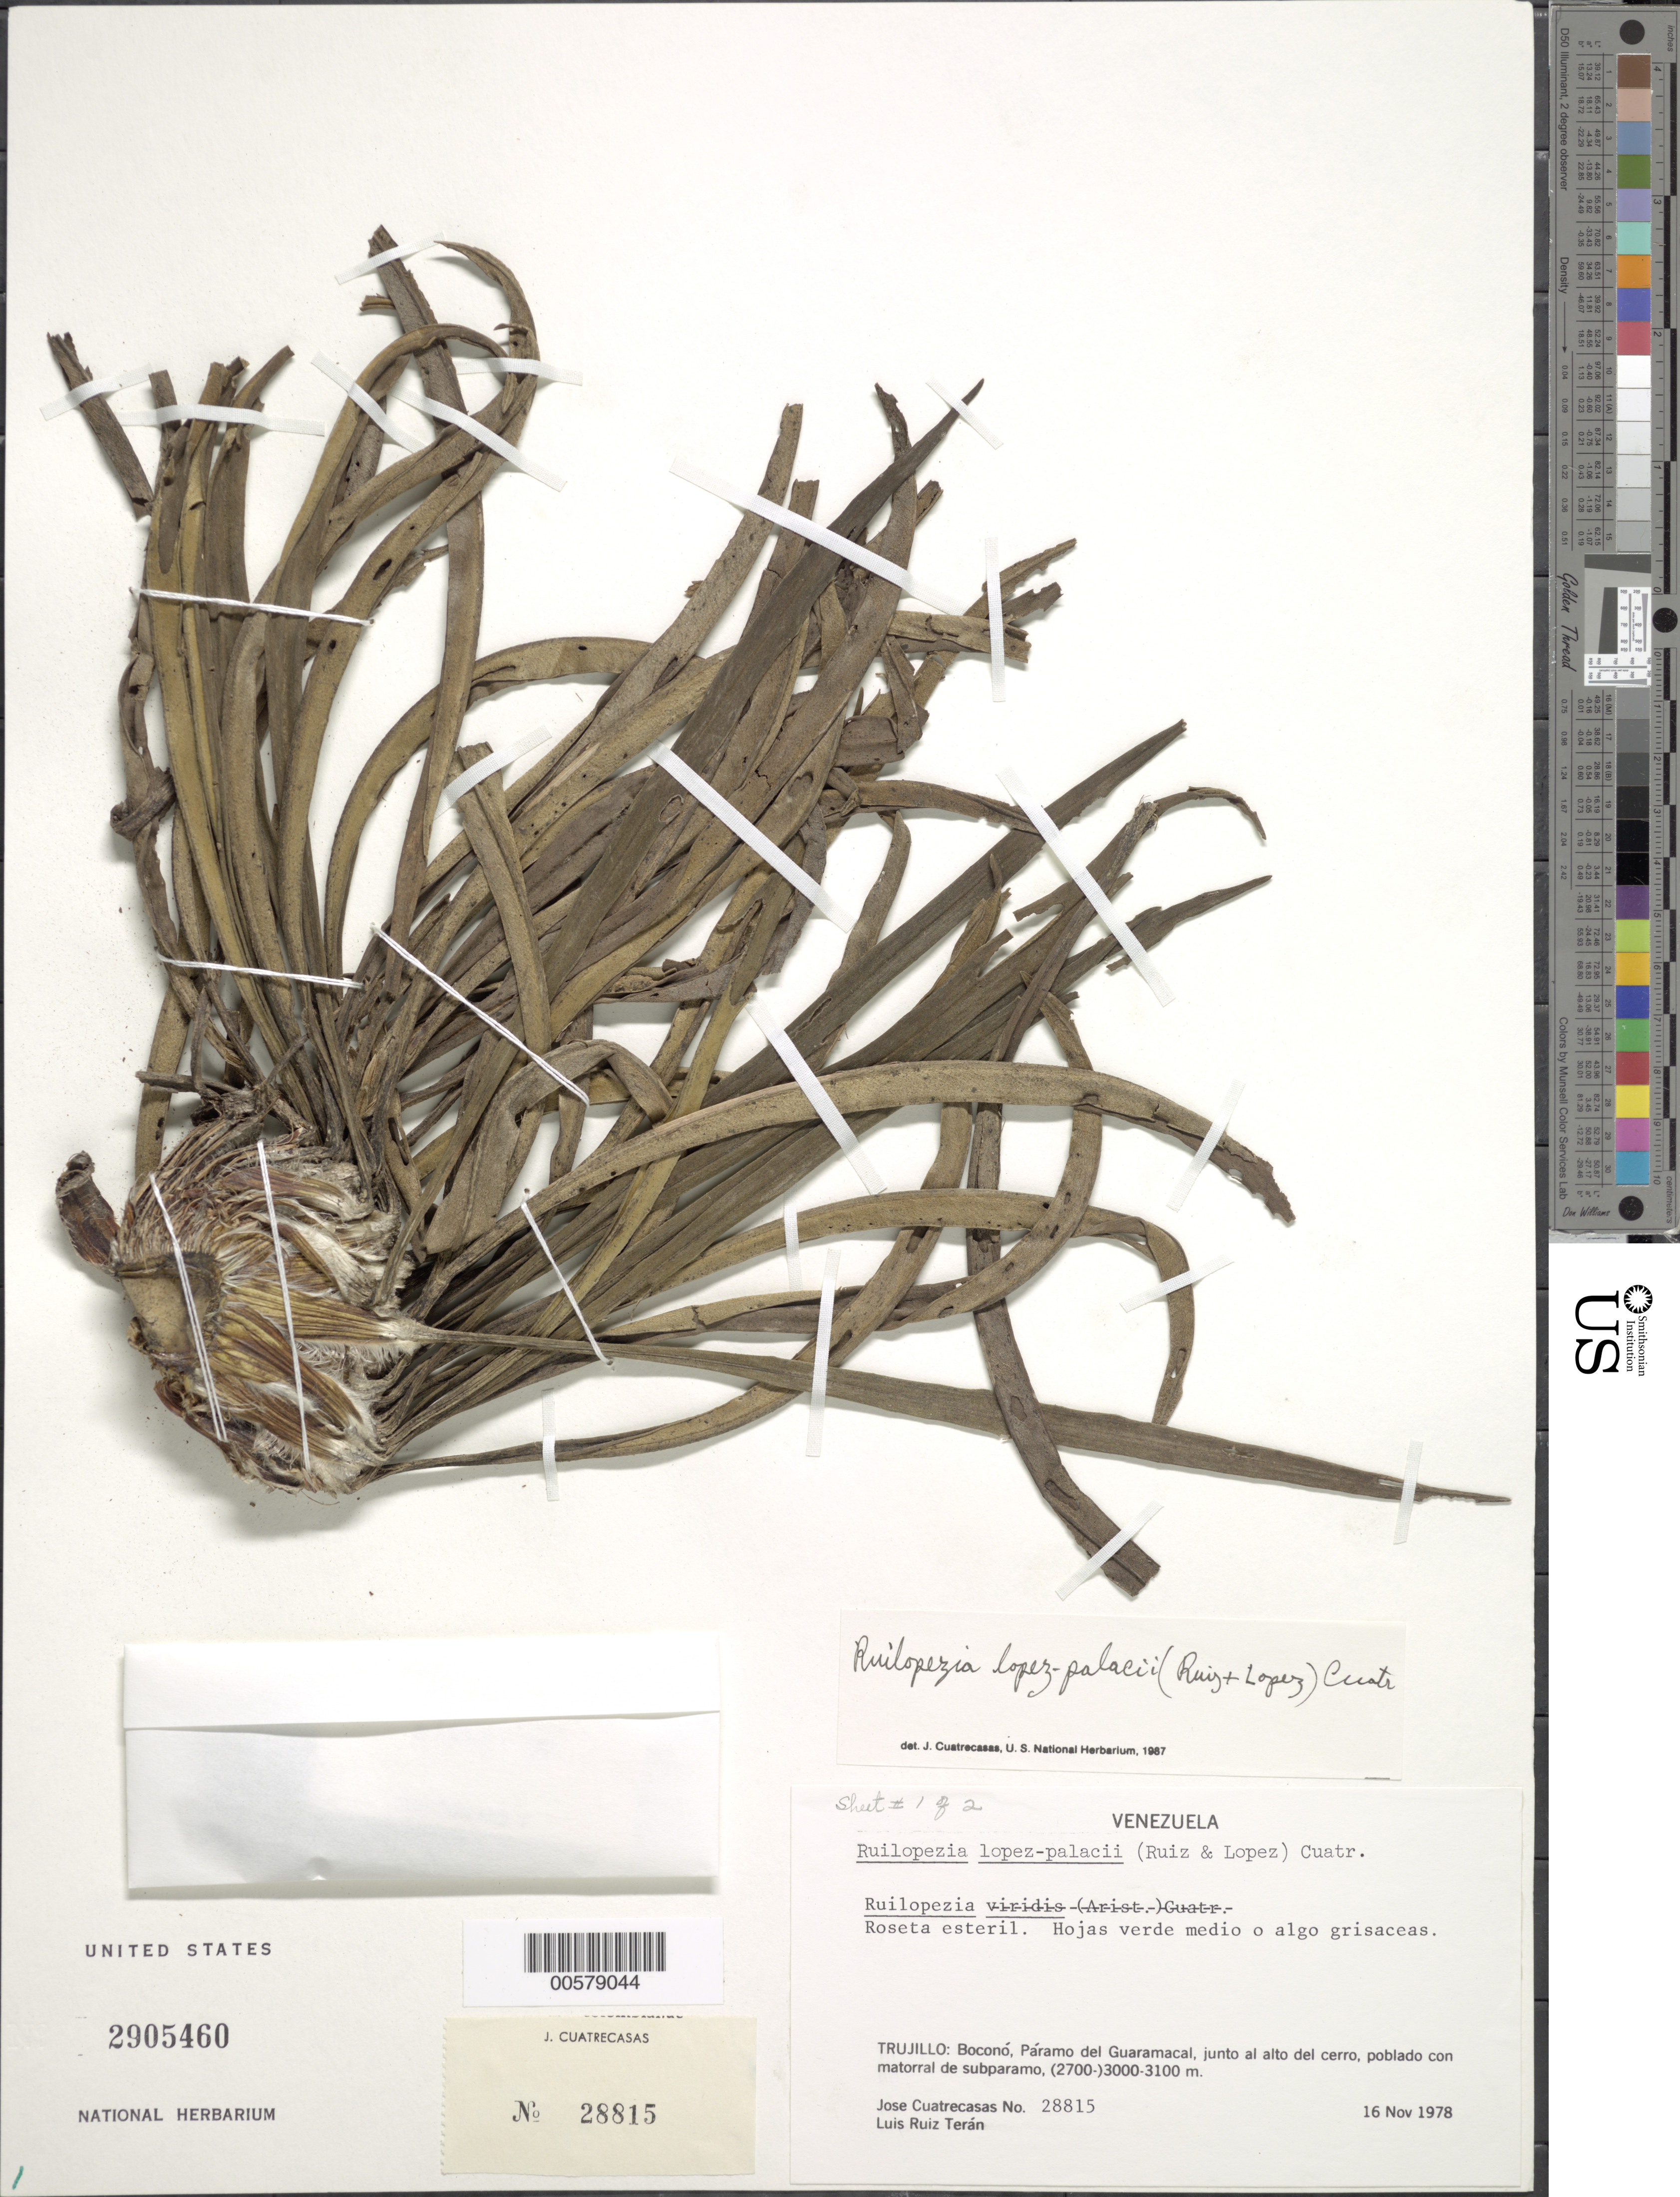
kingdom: Plantae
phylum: Tracheophyta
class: Magnoliopsida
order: Asterales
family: Asteraceae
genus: Ruilopezia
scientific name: Ruilopezia lopez-palacii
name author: (Ruíz-Terán & López Fig.) Cuatrec.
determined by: Cuatrecasas, J.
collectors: J. Cuatrecasas & L. E. Ruíz-Terán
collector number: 28815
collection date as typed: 16 Nov 1978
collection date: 1978-11-16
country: Venezuela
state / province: Trujillo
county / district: Boconó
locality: Páramo de Guaramacal, junto al alto del cerro, poblado con matorral de subparamo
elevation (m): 2700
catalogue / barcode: US 2905460